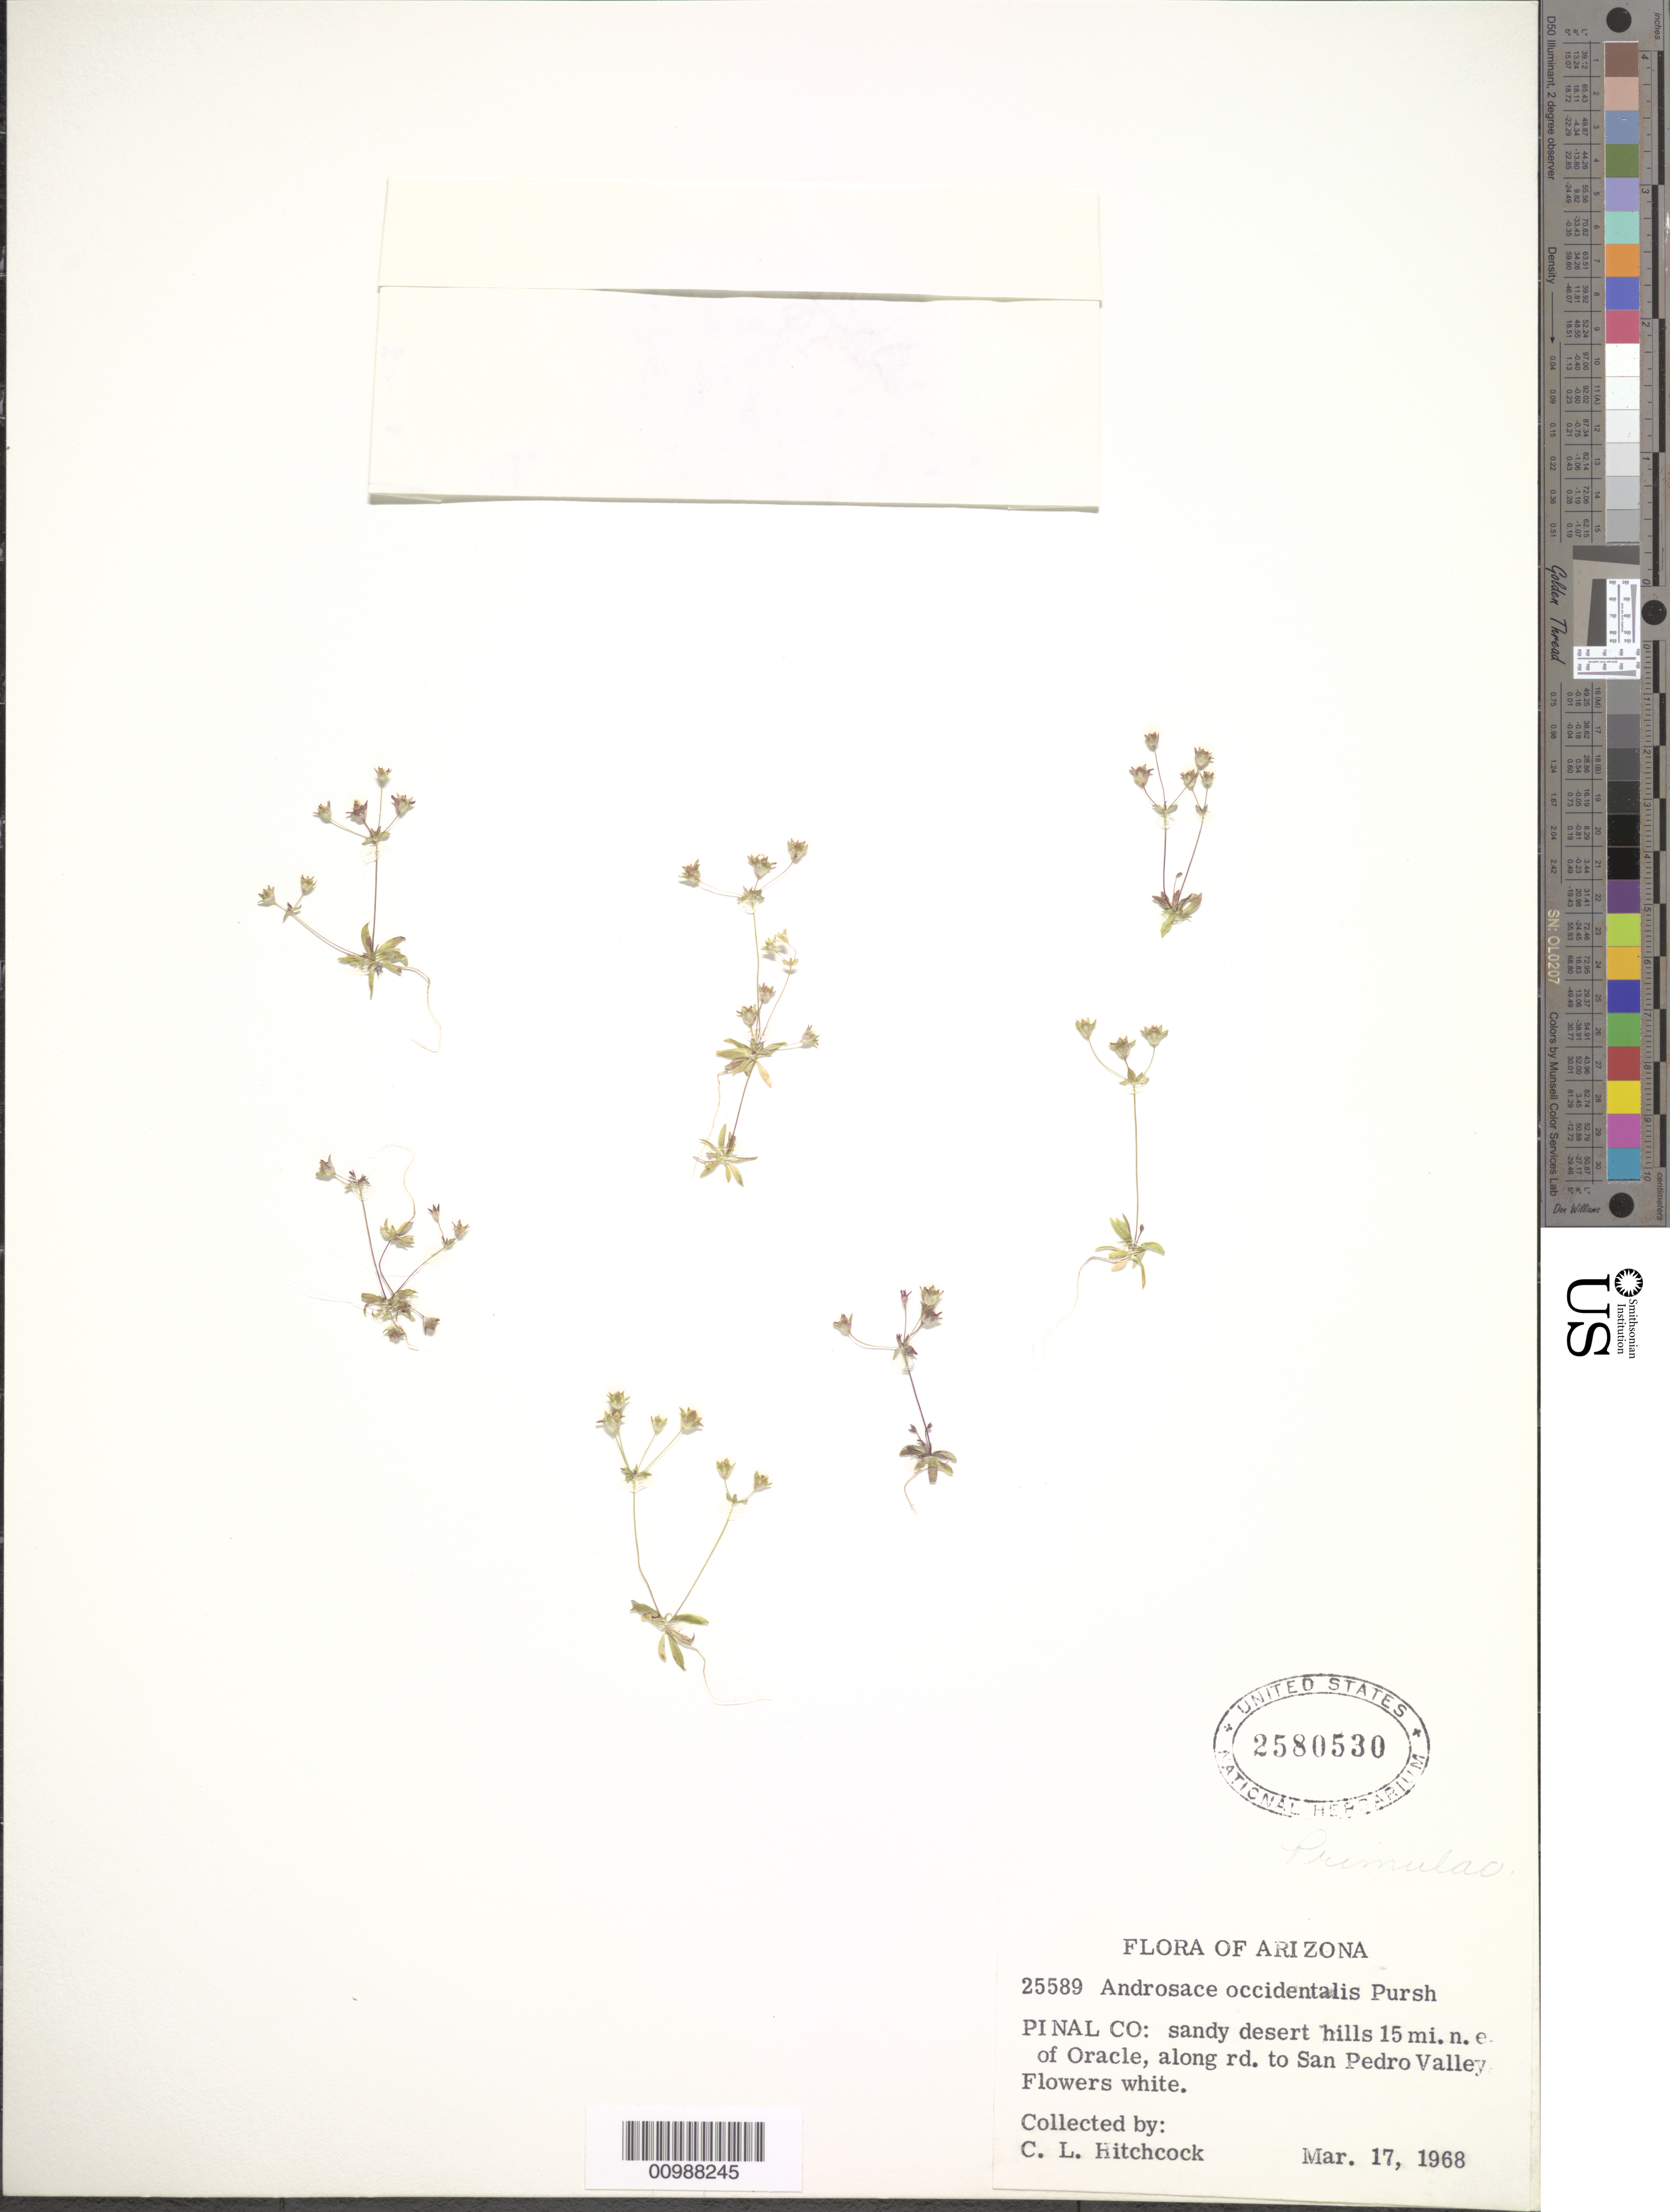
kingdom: Plantae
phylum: Tracheophyta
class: Magnoliopsida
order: Ericales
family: Primulaceae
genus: Androsace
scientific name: Androsace occidentalis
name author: (Pursh) Pursh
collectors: C. L. Hitchcock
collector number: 25589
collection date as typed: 17 Mar 1968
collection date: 1968-03-17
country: United States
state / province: Arizona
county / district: Pinal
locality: Sandy desert hills 15 miles north east of Oracle, along road to San Pedro Valley.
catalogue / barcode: US 2580530